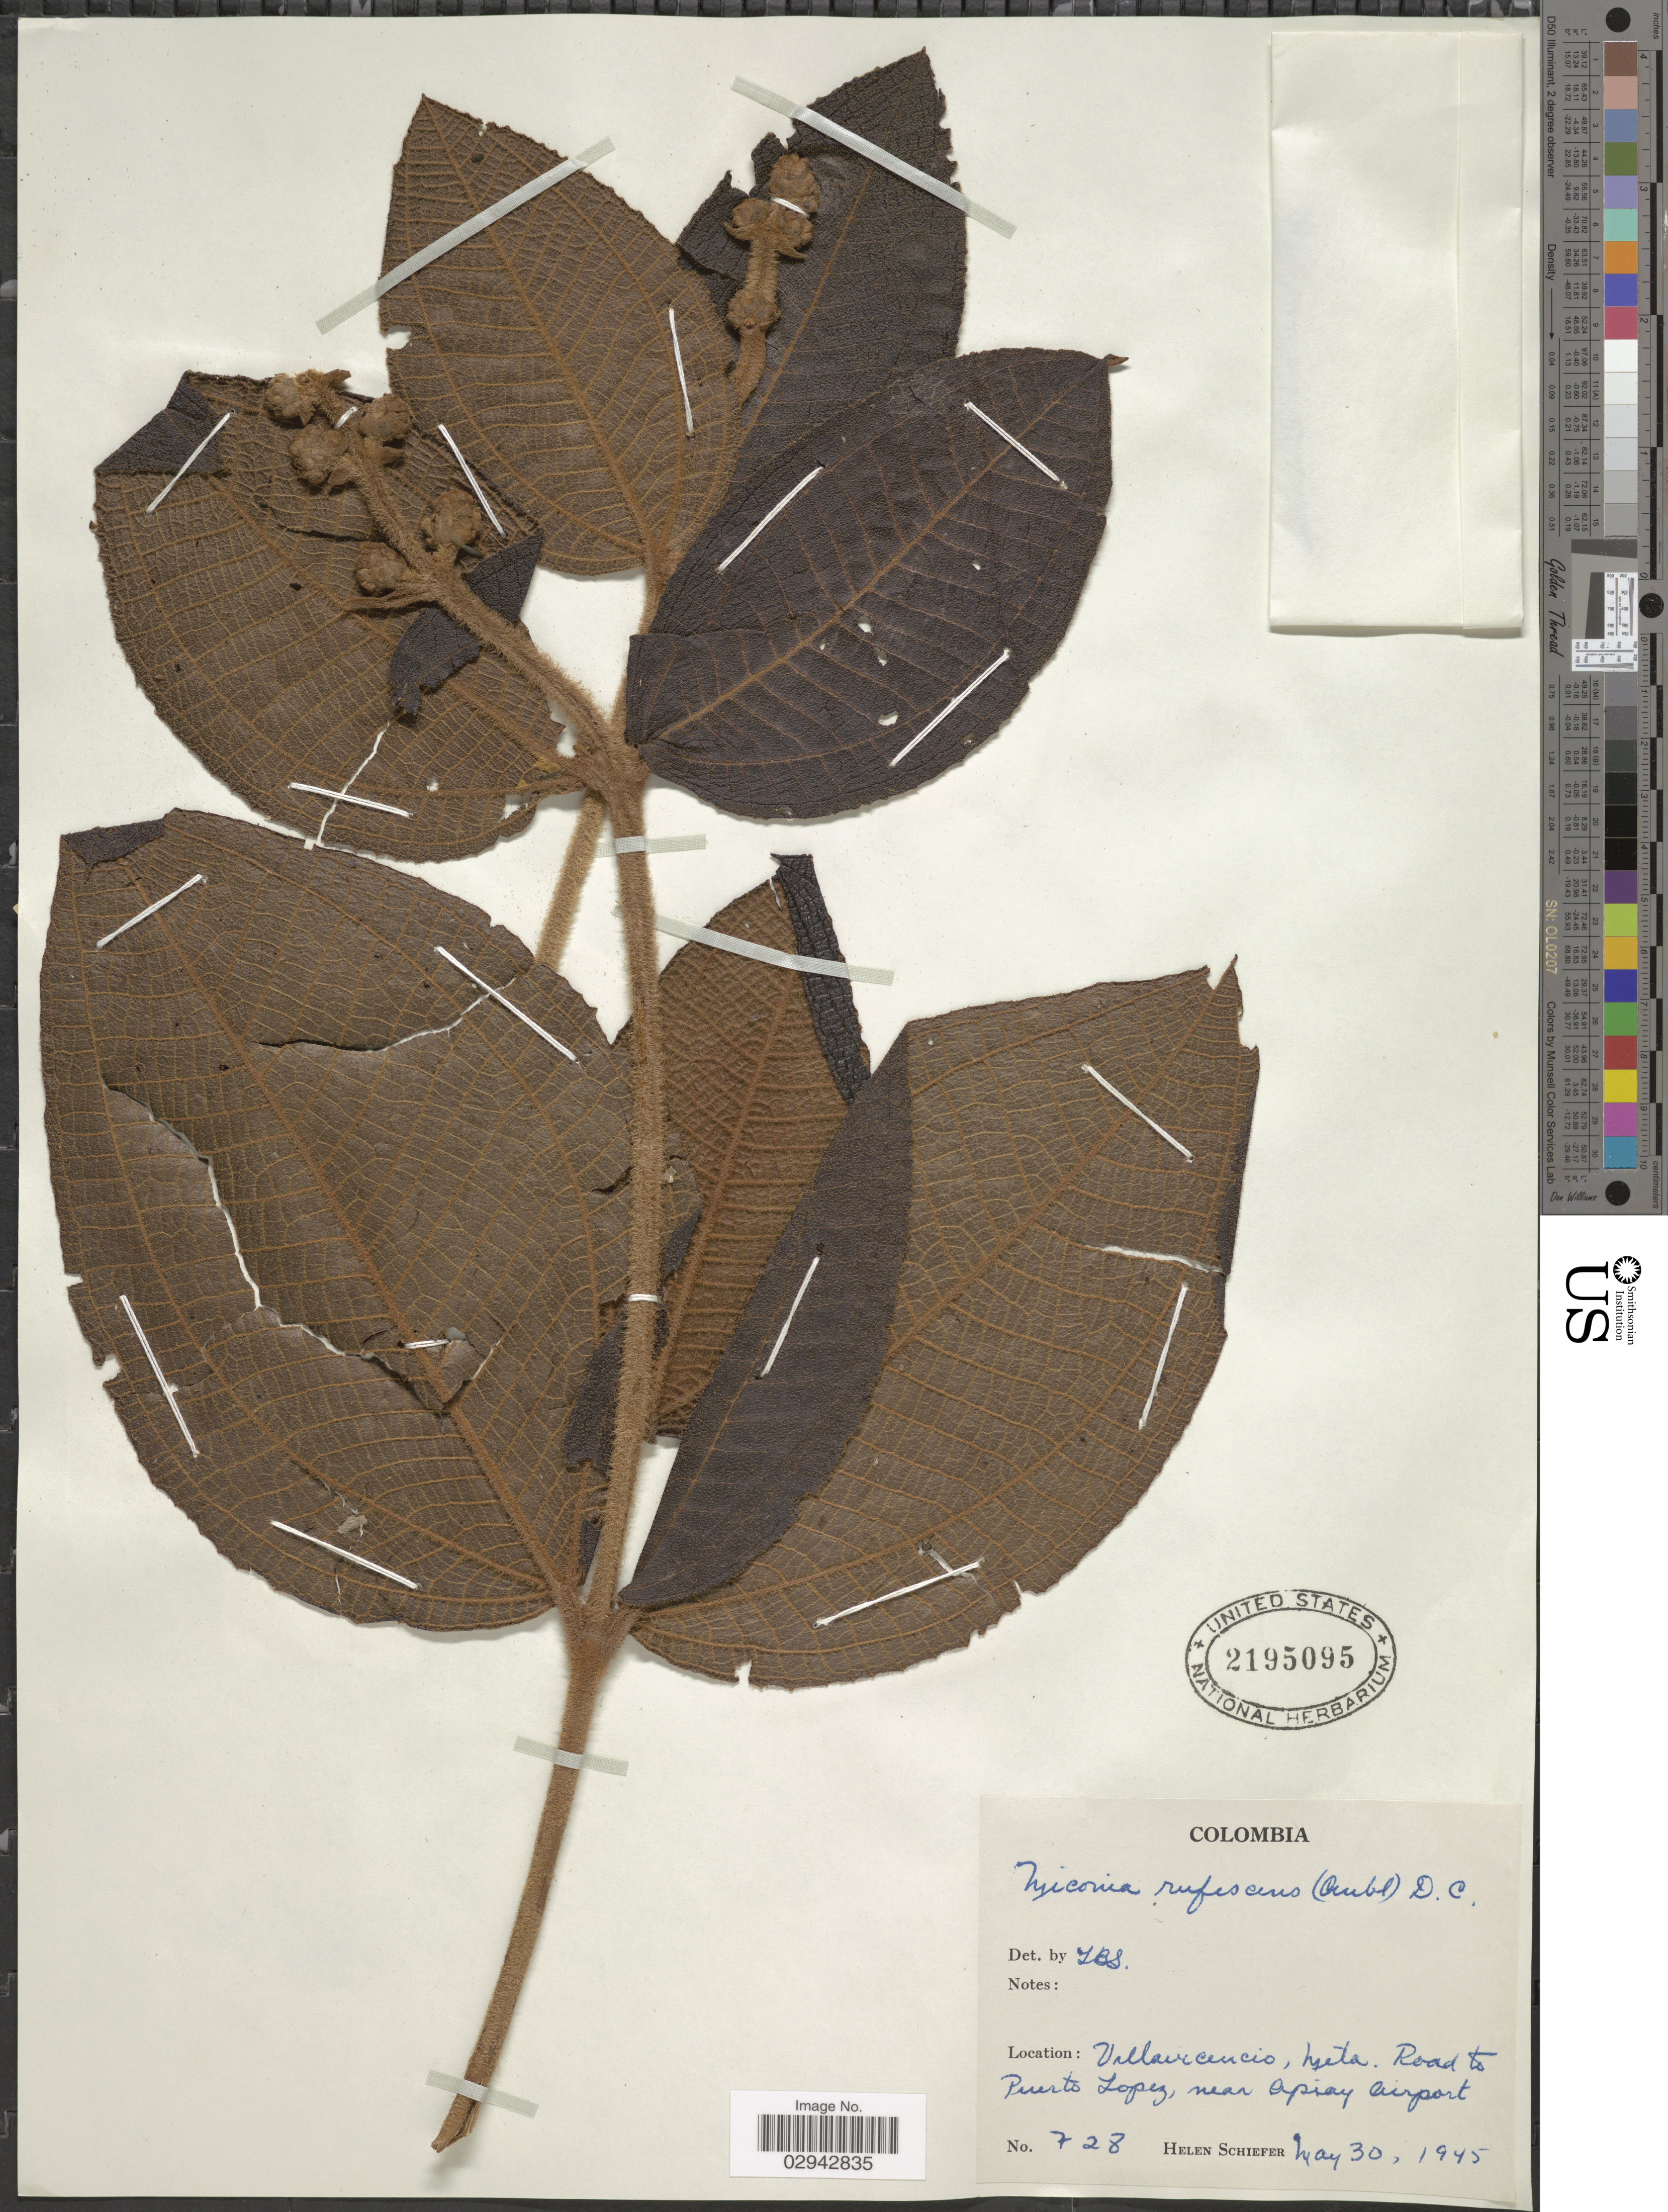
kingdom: Plantae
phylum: Tracheophyta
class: Magnoliopsida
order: Myrtales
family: Melastomataceae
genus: Miconia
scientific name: Miconia rufescens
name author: (Aubl.) DC.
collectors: H. Schiefer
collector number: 728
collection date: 1945-05-30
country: Colombia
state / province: Meta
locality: Villavicencio. Road to Puerto Lopez, near Apiay Airport.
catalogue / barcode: US 2195095